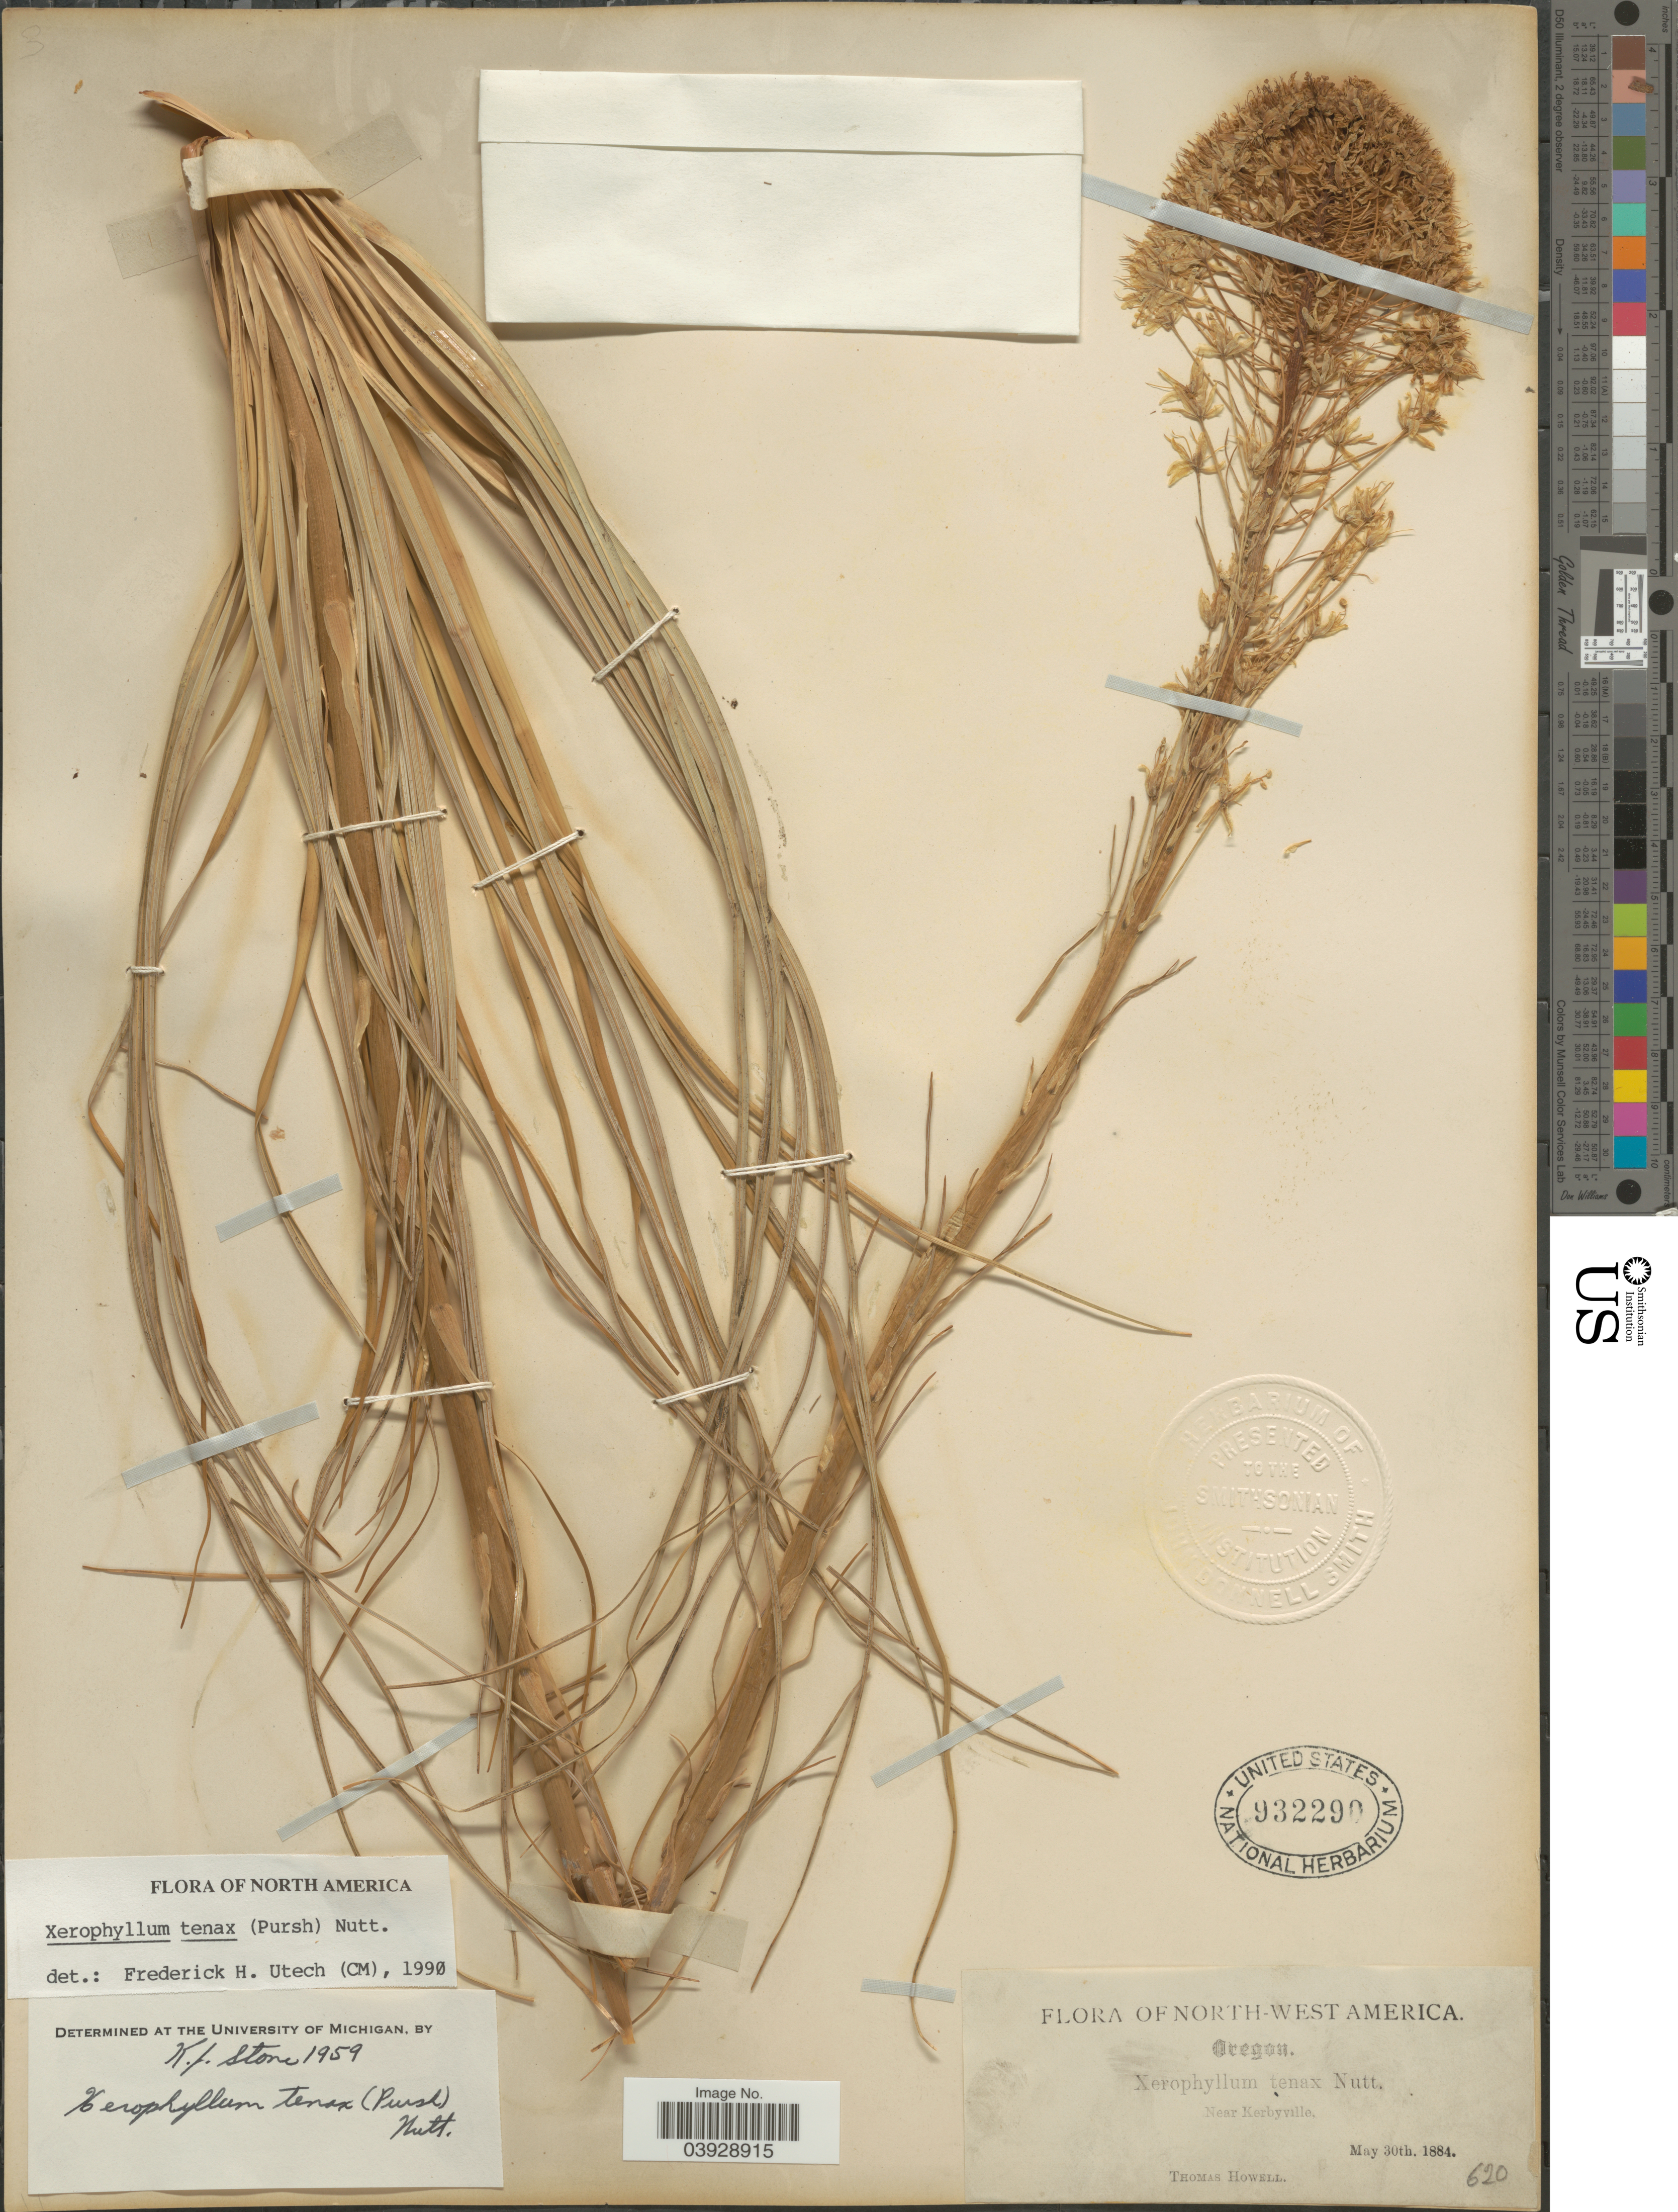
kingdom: Plantae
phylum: Tracheophyta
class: Liliopsida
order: Liliales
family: Melanthiaceae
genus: Xerophyllum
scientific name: Xerophyllum tenax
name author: (Pursh) Nutt.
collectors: T. Howell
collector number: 620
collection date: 1884-05-30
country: United States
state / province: Oregon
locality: North-West America. Near Kerbyville.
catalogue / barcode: US 932290